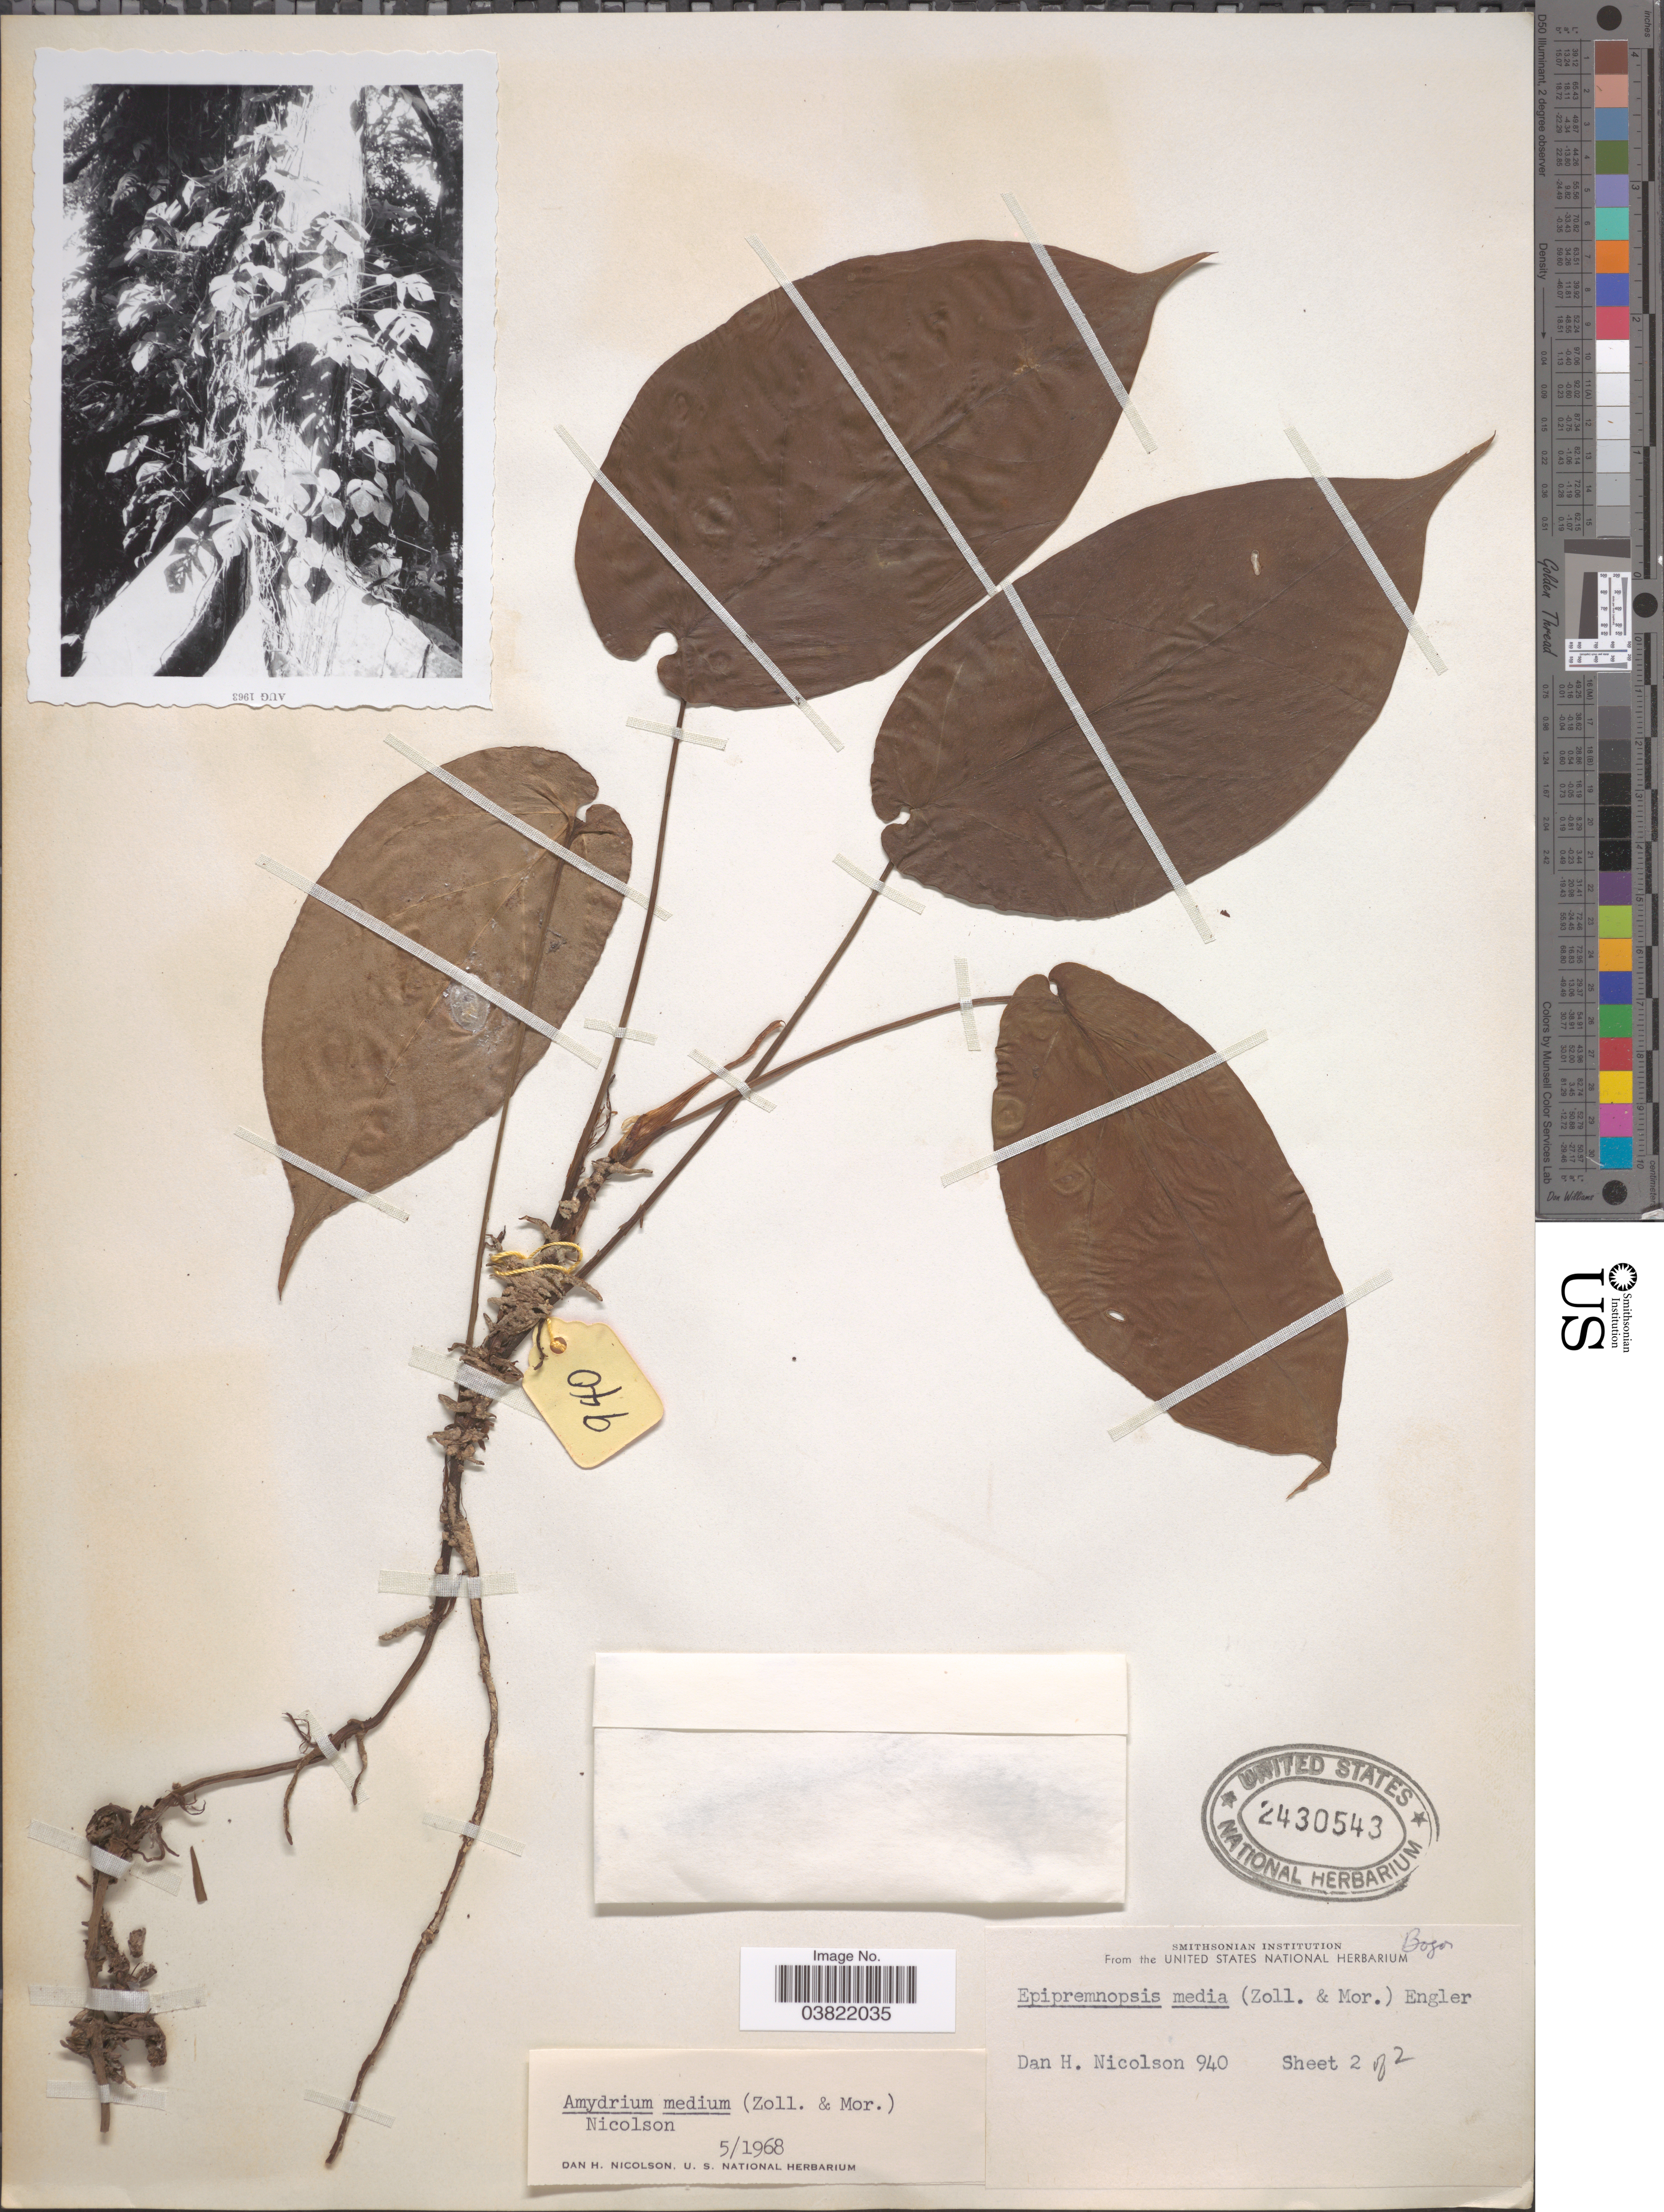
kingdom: Plantae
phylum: Tracheophyta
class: Liliopsida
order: Alismatales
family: Araceae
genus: Amydrium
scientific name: Amydrium medium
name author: (Zoll. & Moritzi) Nicolson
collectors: D. H. Nicolson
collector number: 940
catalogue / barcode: US 2430543